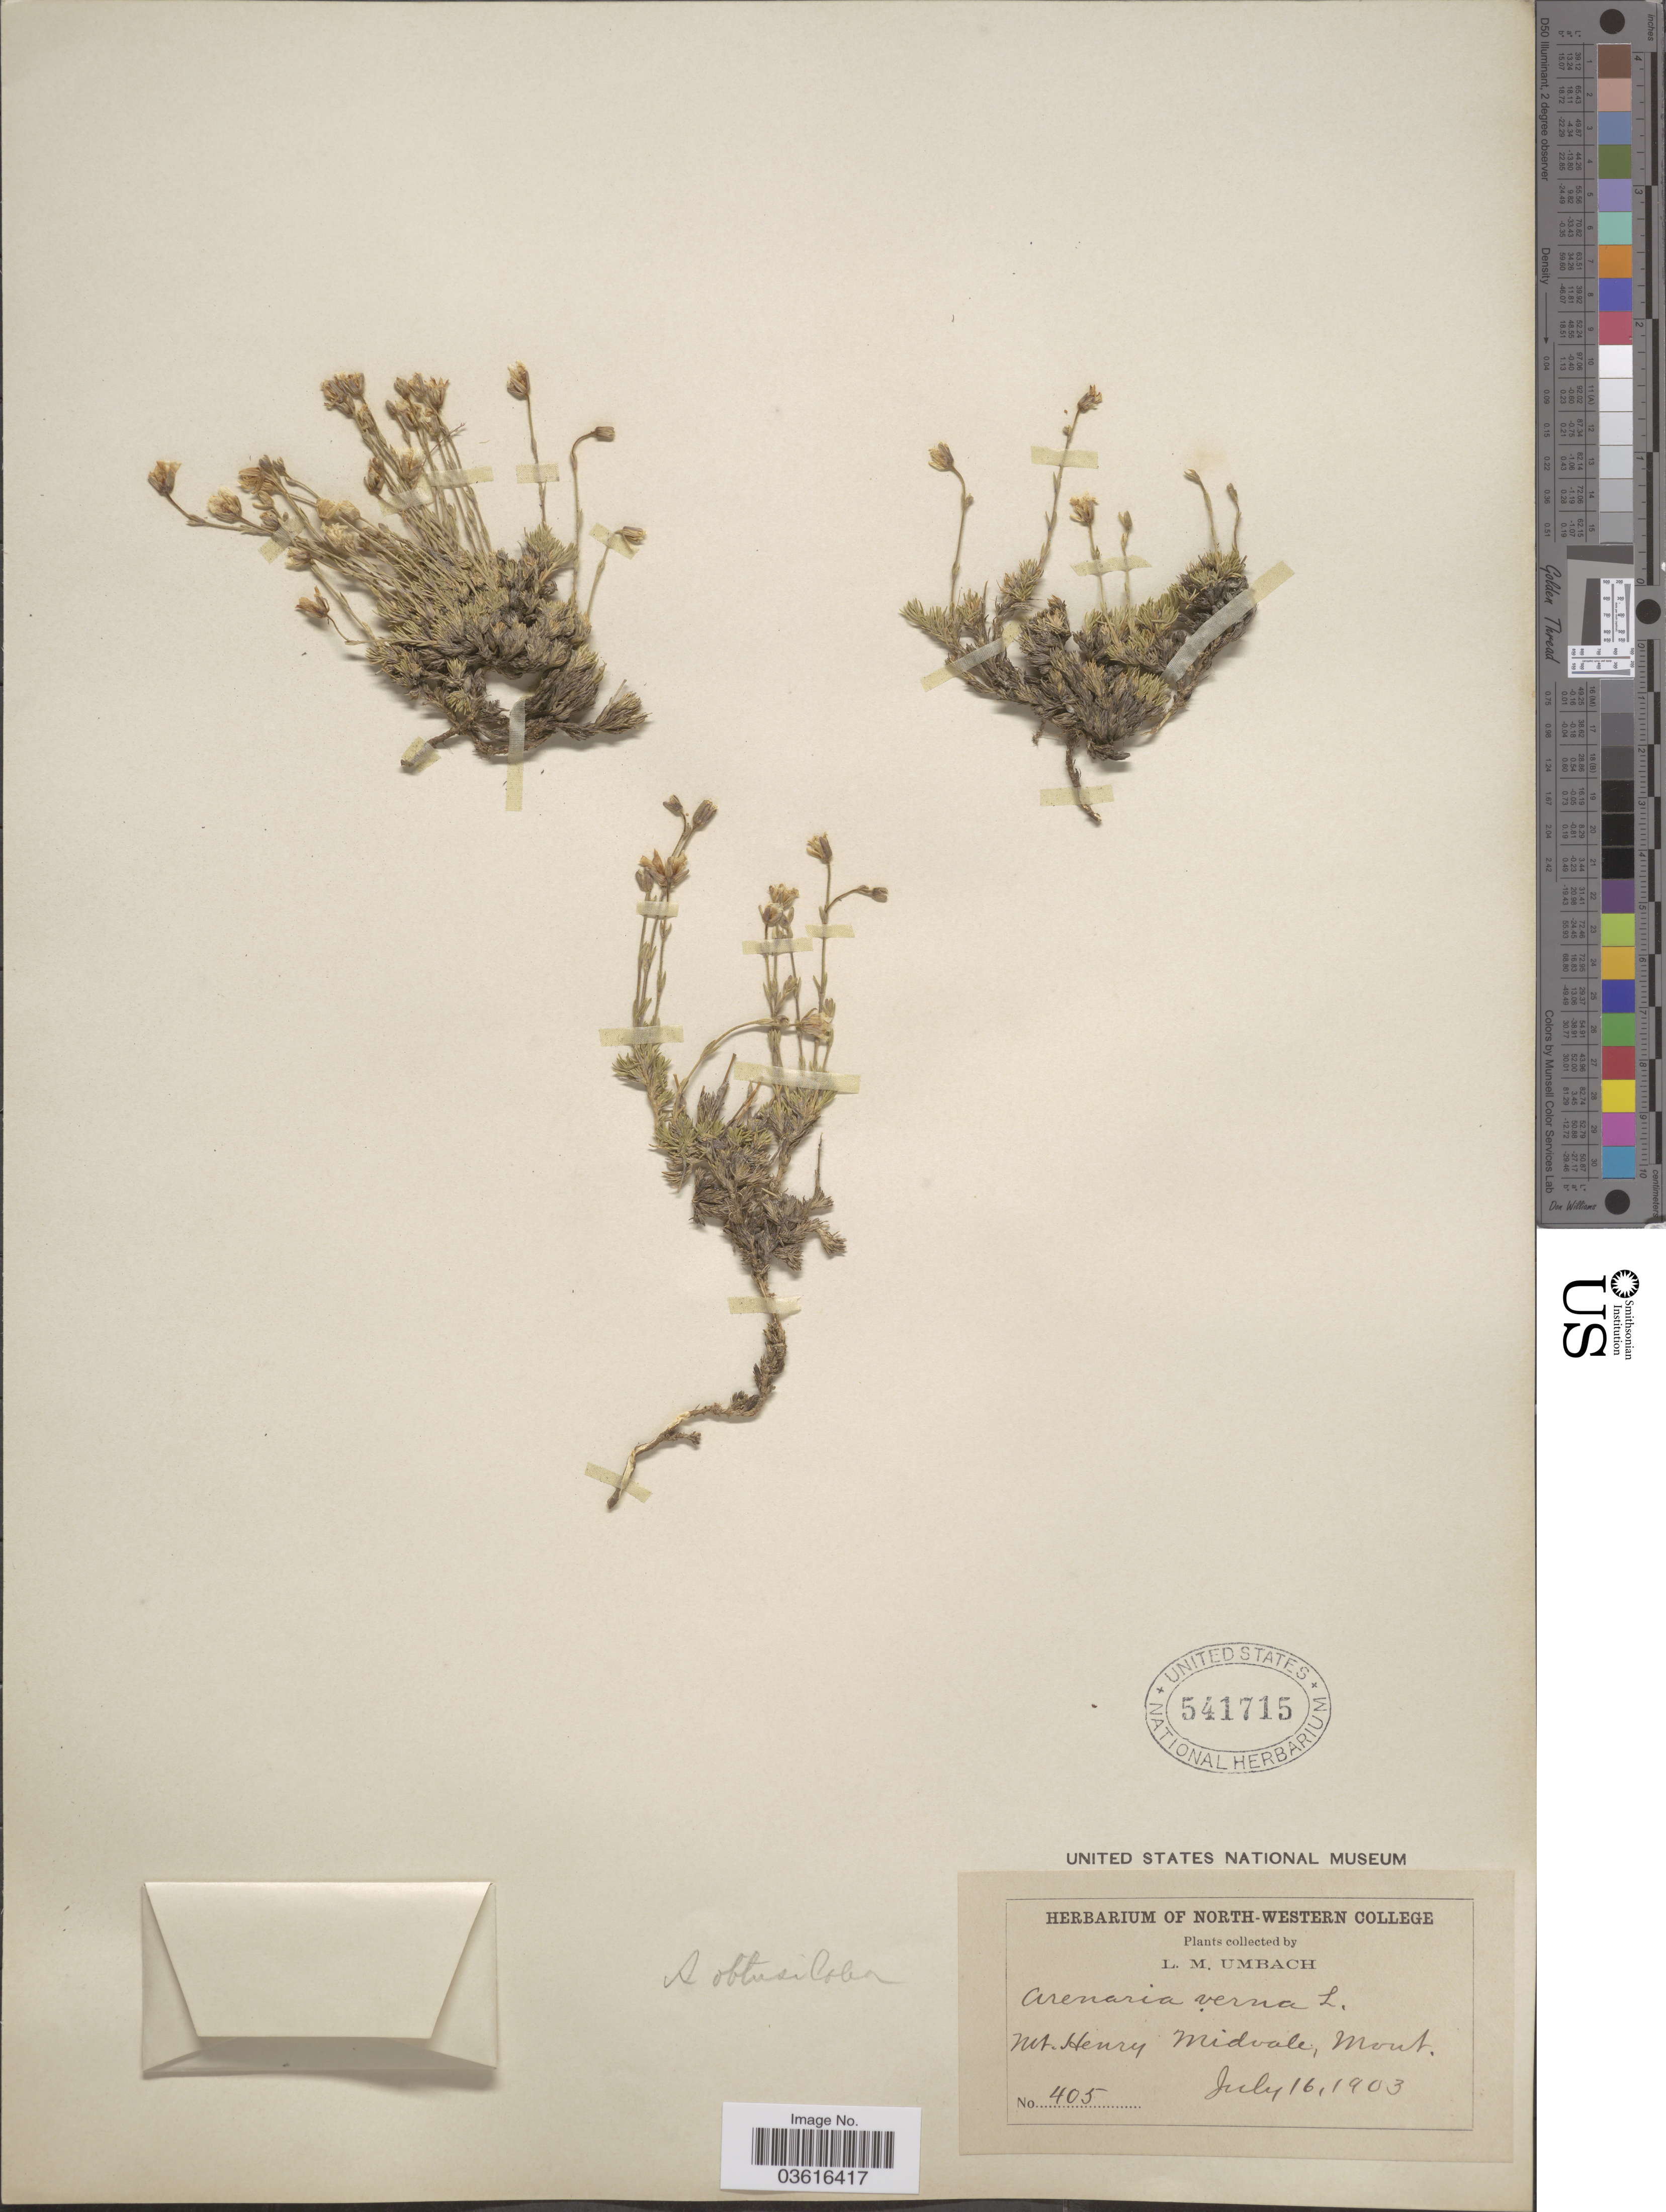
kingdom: Plantae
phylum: Tracheophyta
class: Magnoliopsida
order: Caryophyllales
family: Caryophyllaceae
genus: Cherleria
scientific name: Cherleria obtusiloba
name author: (Rydb.) A.J. Moore & Dillenb.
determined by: Strong, M. T., (US), Smithsonian Institution - National Museum of Natural History (UNITED STATES)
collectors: L. M. Umbach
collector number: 405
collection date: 1903-07-16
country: United States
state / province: Montana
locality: Mt. Henry Midvale.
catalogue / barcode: US 541715